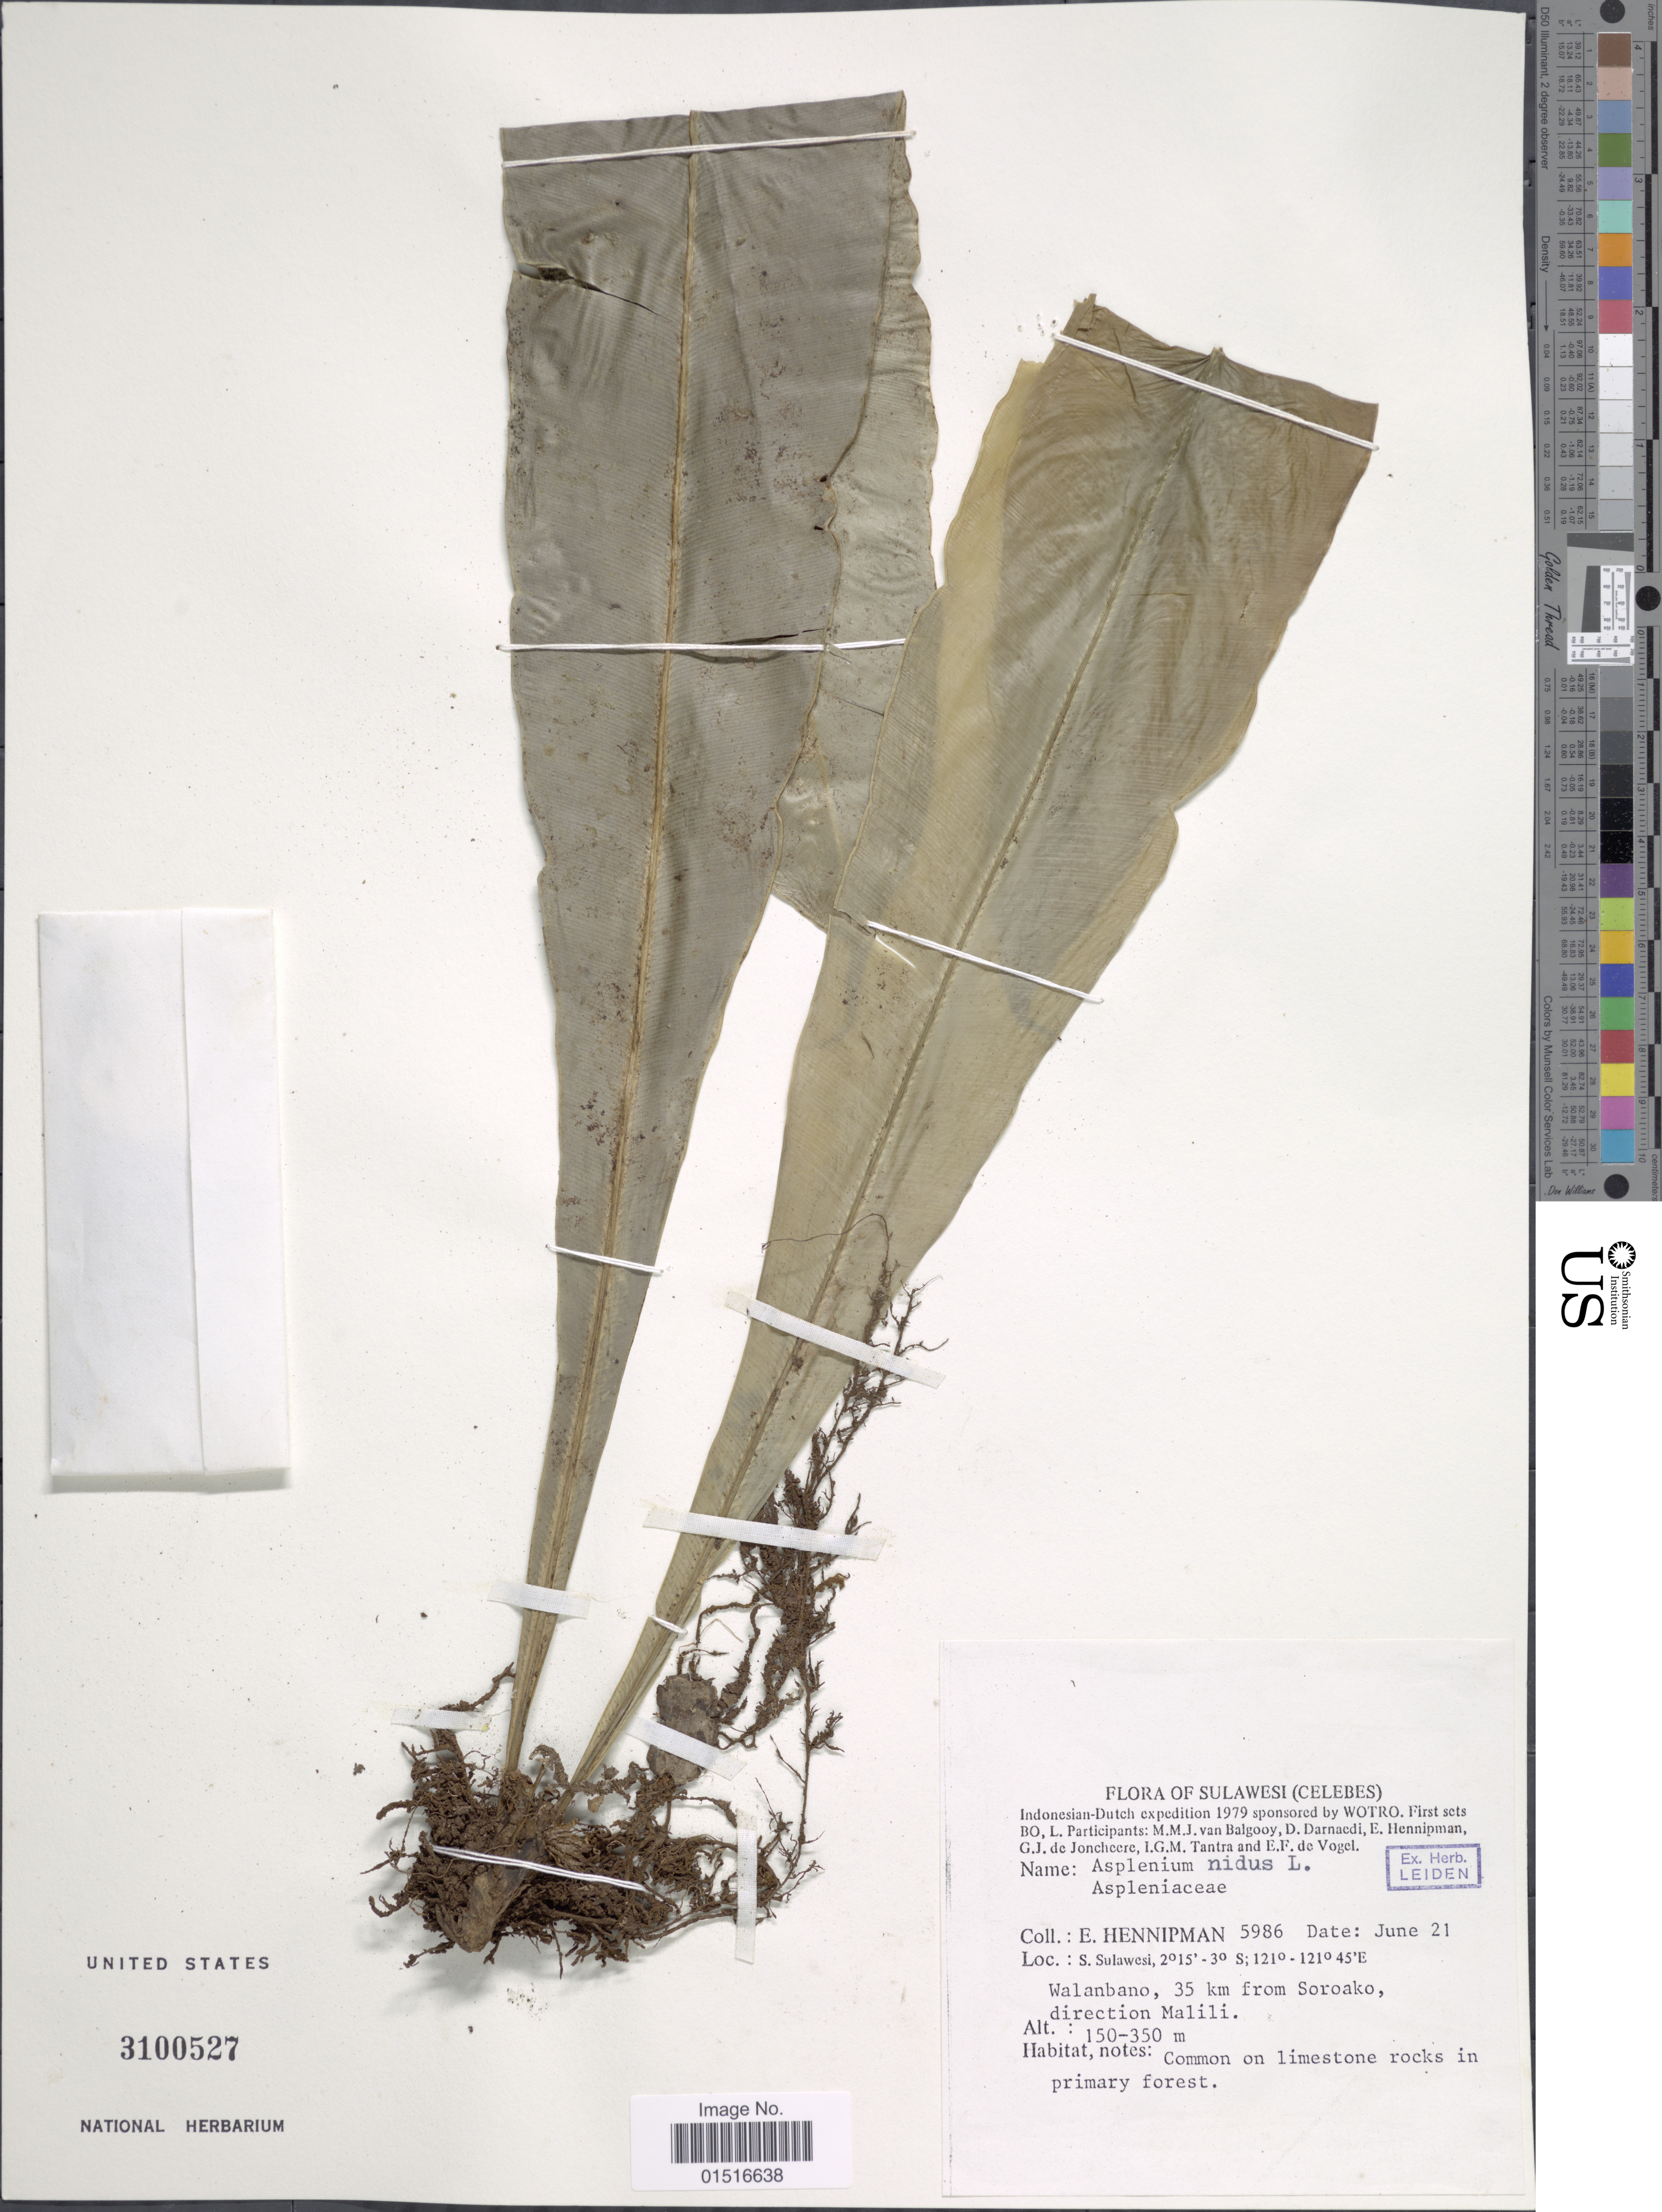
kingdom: Plantae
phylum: Tracheophyta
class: Polypodiopsida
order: Polypodiales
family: Aspleniaceae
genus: Asplenium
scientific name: Asplenium nidus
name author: L.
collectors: E. Hennipman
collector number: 5986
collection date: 1979-06-21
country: Indonesia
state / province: Sulawesi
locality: Sulawesi (Celebes0, S. Sulawesi, Walanbano, 35 km from Soroako, direction Malili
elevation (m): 150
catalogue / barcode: US 3100527